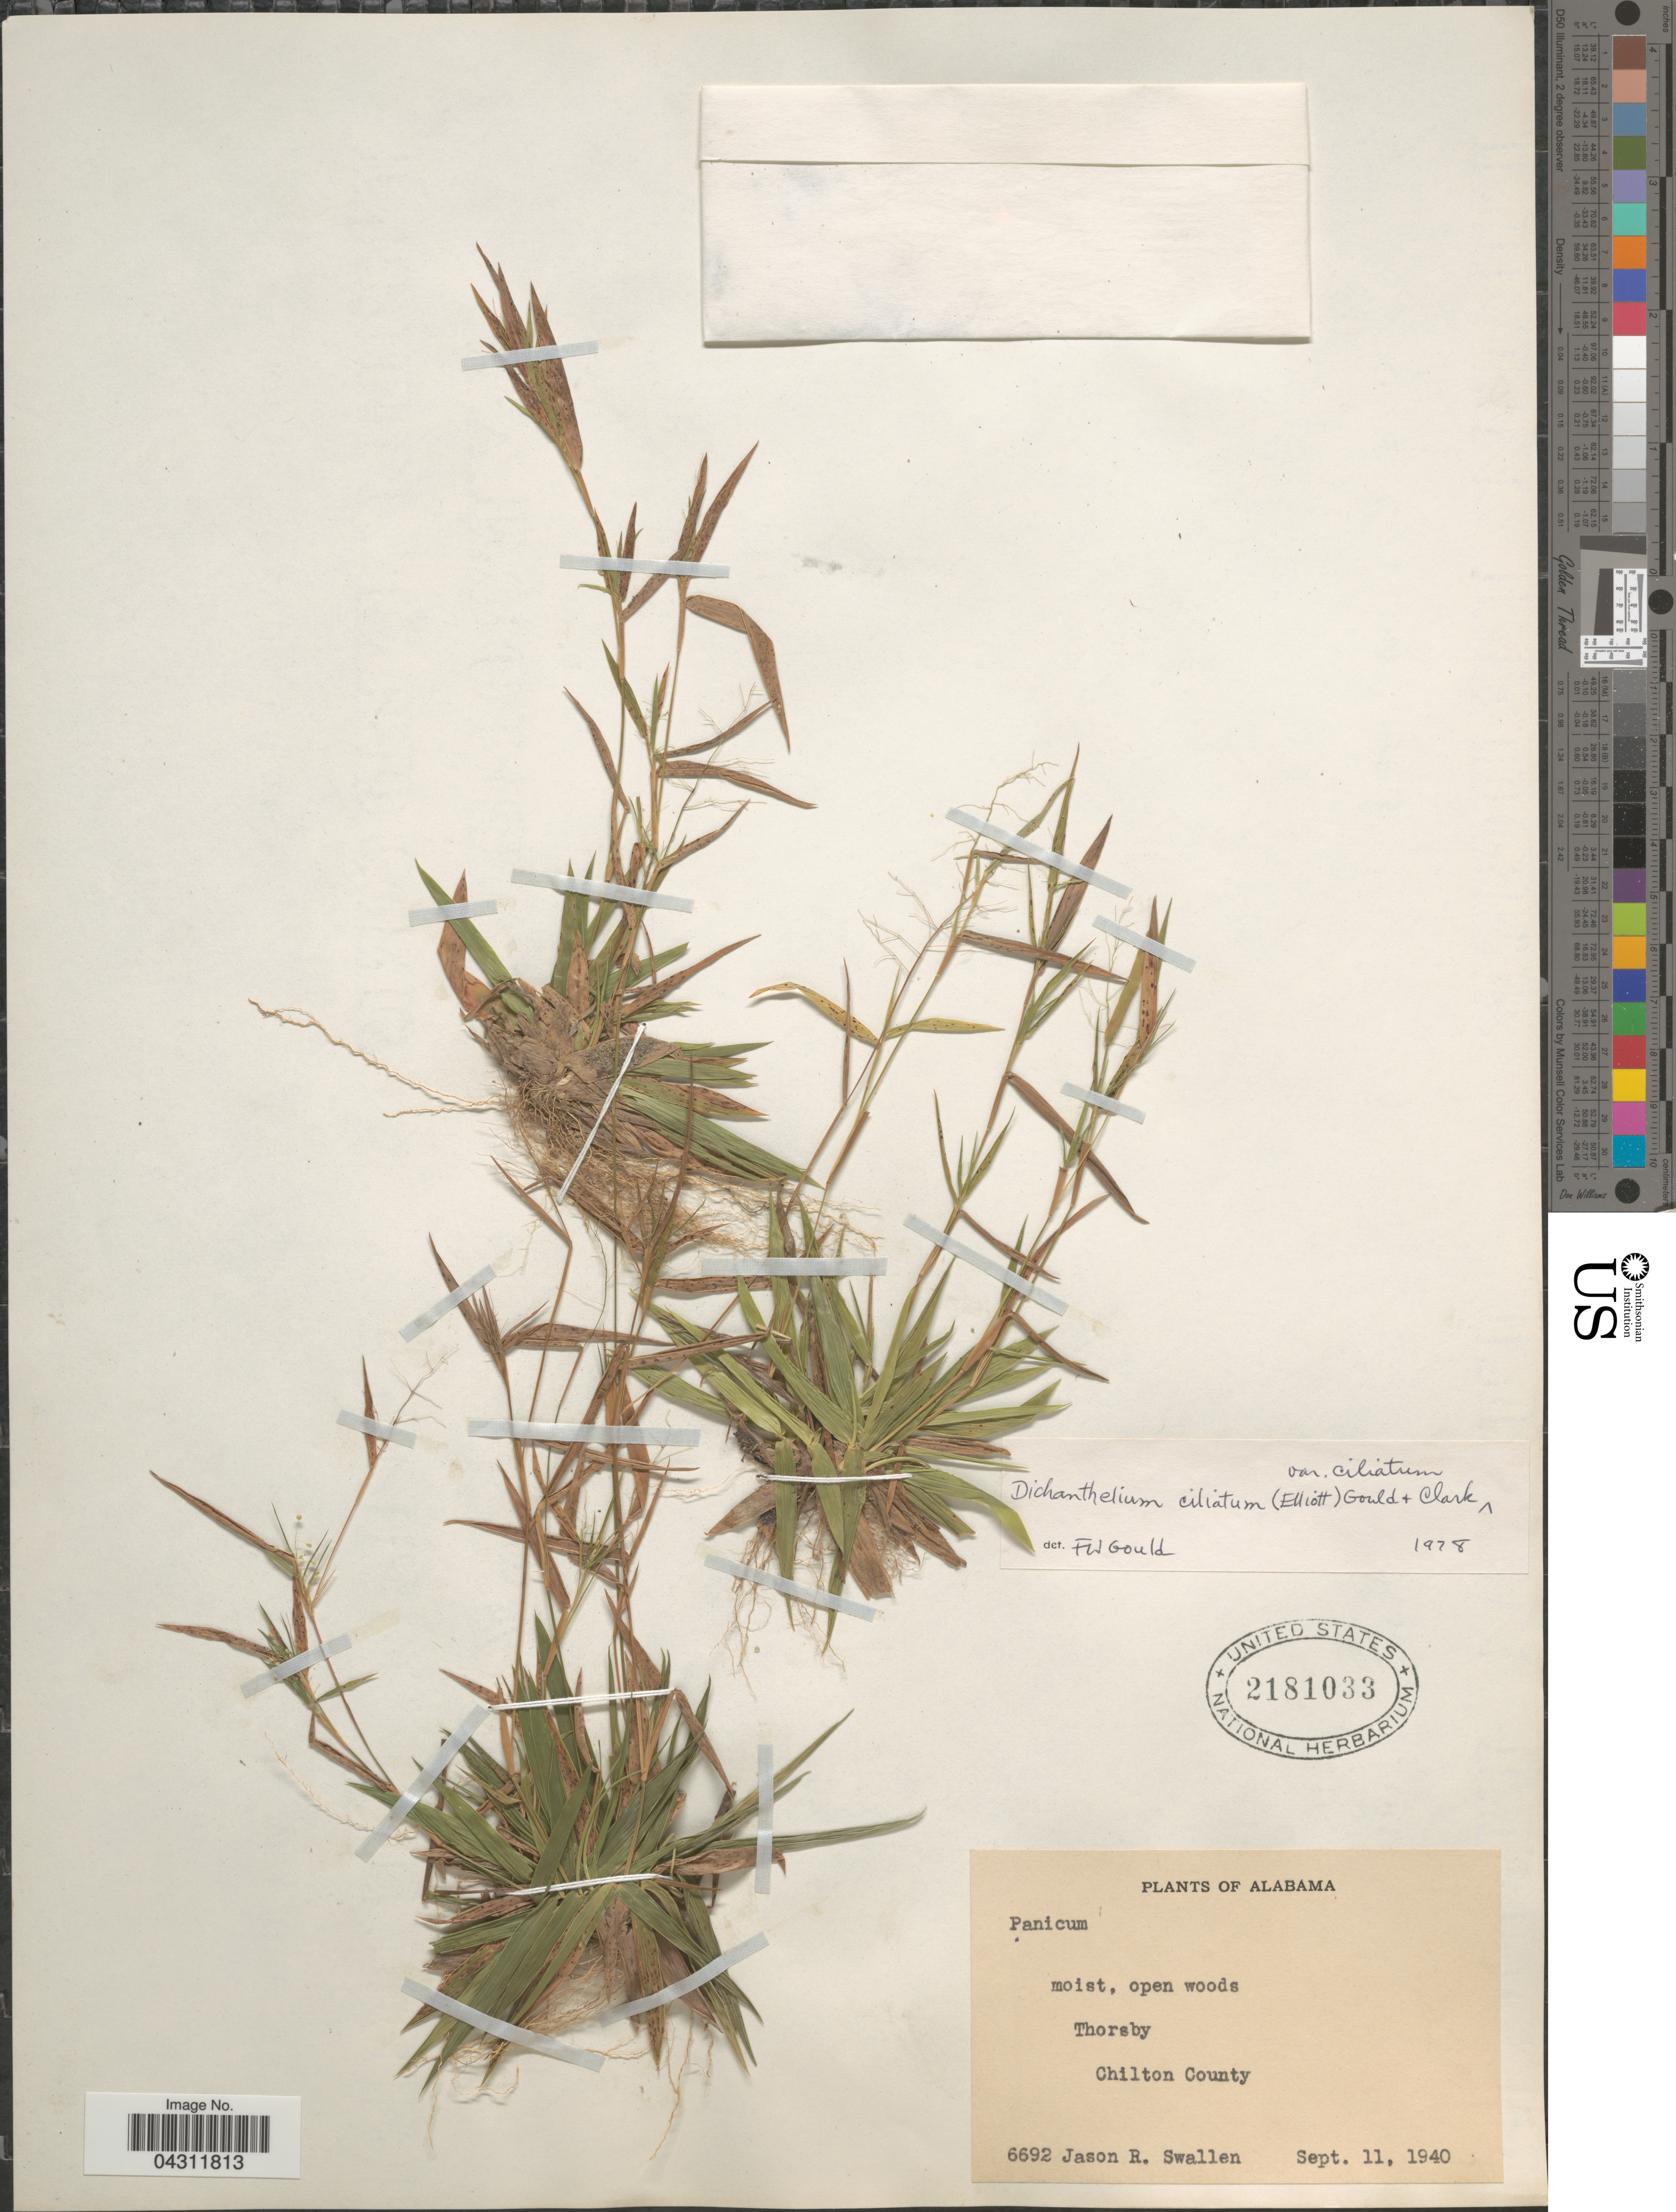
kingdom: Plantae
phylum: Tracheophyta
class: Liliopsida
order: Poales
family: Poaceae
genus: Dichanthelium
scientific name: Dichanthelium strigosum var. leucoblepharis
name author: (Trin.) Freckmann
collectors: J. R. Swallen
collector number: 6692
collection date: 1940-09-11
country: United States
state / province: Alabama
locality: Thorsby. Chilton County.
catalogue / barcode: US 2181033